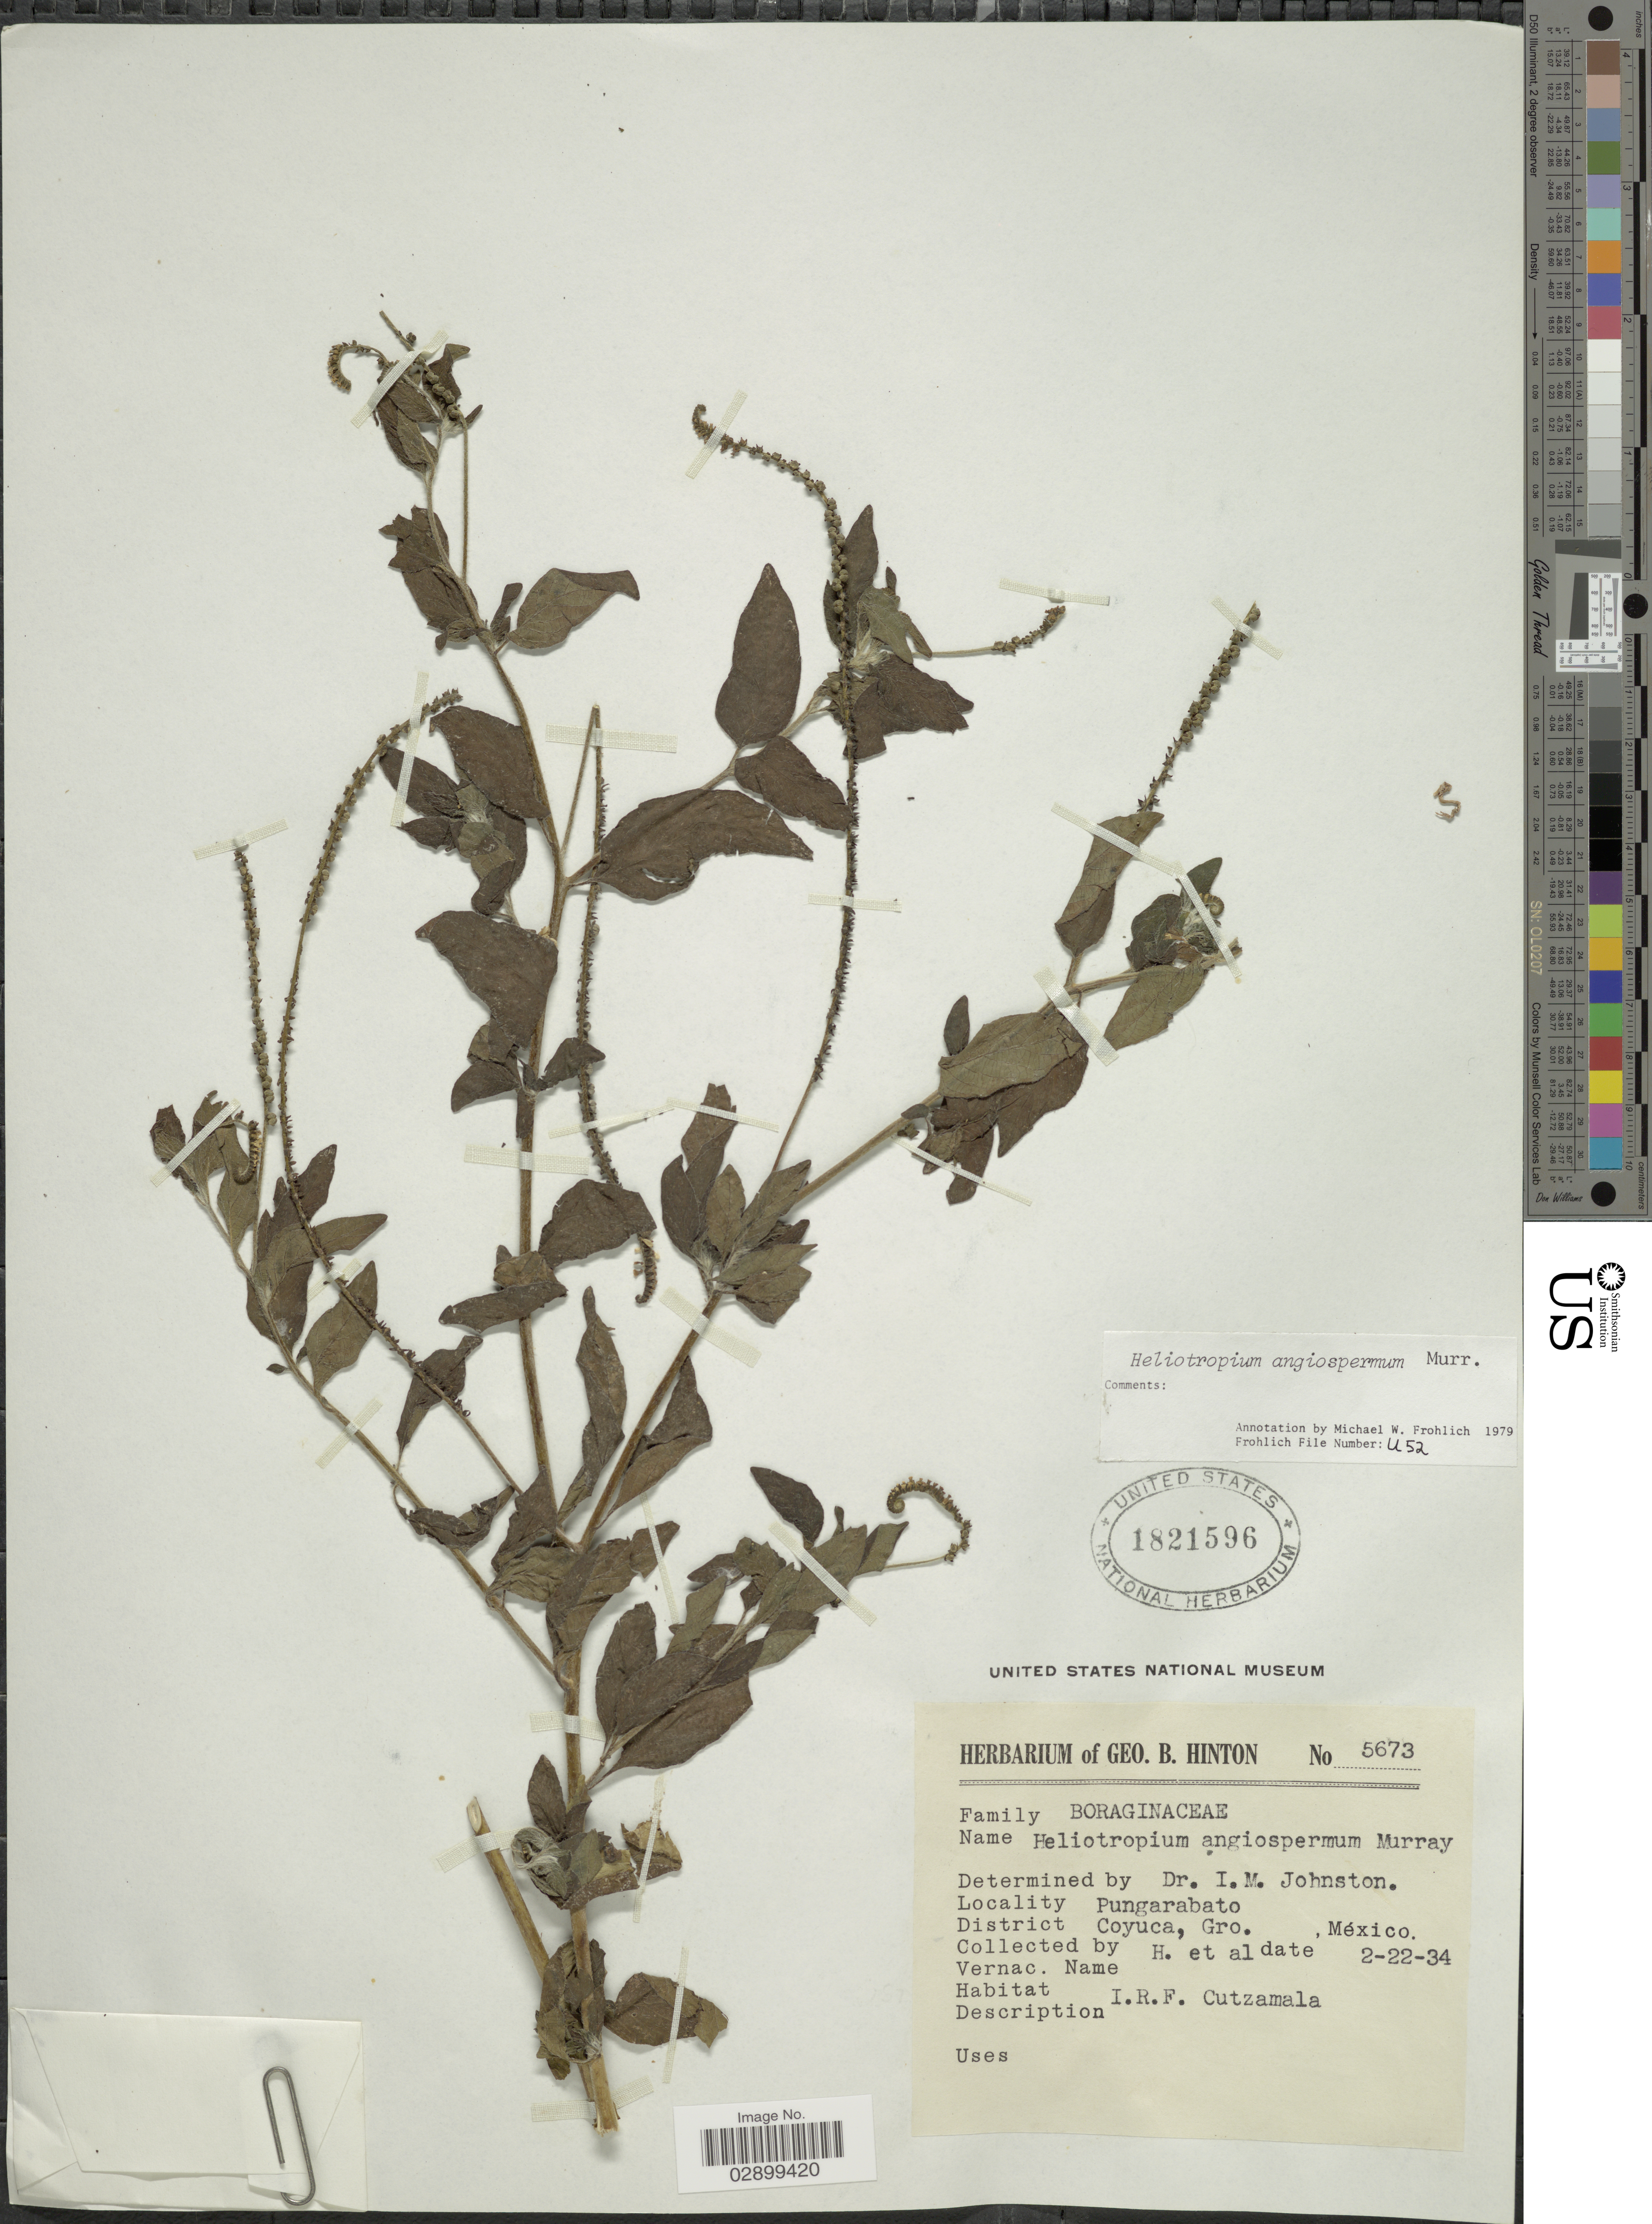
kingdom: Plantae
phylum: Tracheophyta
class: Magnoliopsida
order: Boraginales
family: Heliotropiaceae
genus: Heliotropium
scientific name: Heliotropium angiospermum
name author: Murray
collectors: G. B. Hinton & et al.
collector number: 5673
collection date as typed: Transcribed d/m/y: 22/2/34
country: Mexico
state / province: Guerrero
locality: Pungarabato. District Coyuca, Gro.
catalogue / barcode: US 1821596